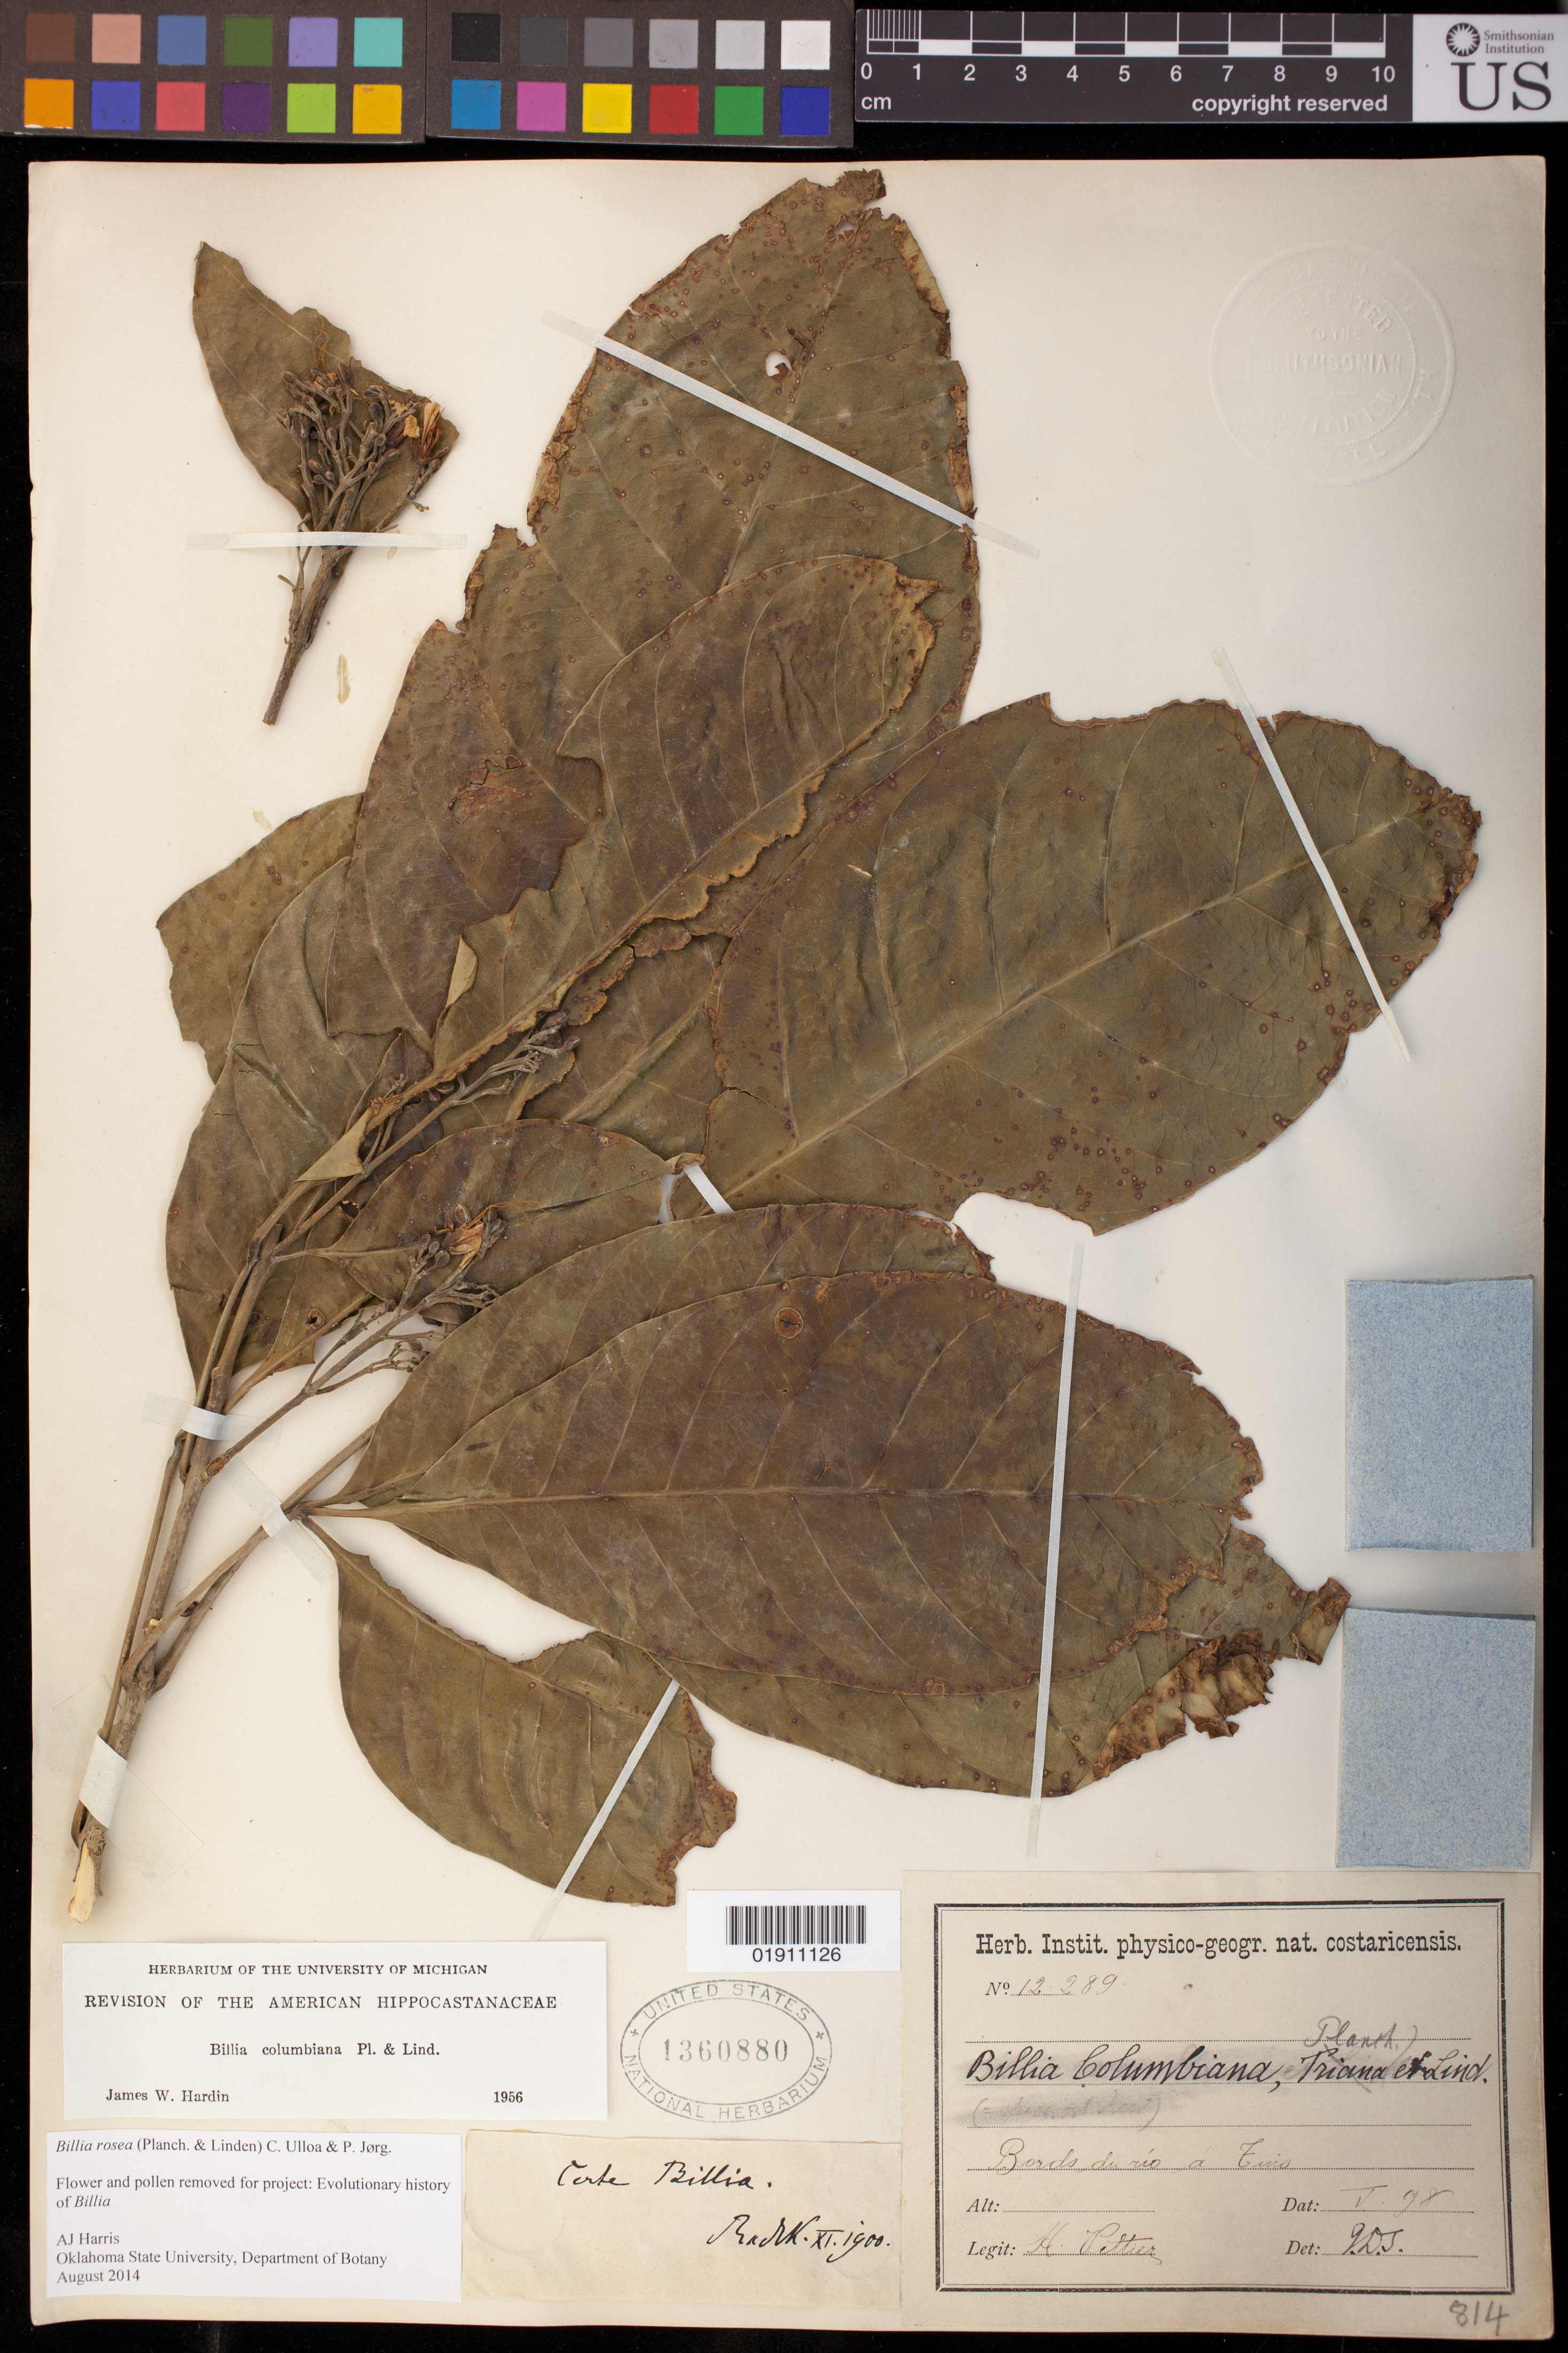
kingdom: Plantae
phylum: Tracheophyta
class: Magnoliopsida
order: Sapindales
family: Sapindaceae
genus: Billia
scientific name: Billia columbiana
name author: Planch. & Linden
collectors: H. F. Pittier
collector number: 12289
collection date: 1898-05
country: Costa Rica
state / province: Puntarenas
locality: Bords du rio a Curu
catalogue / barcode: US 1360880